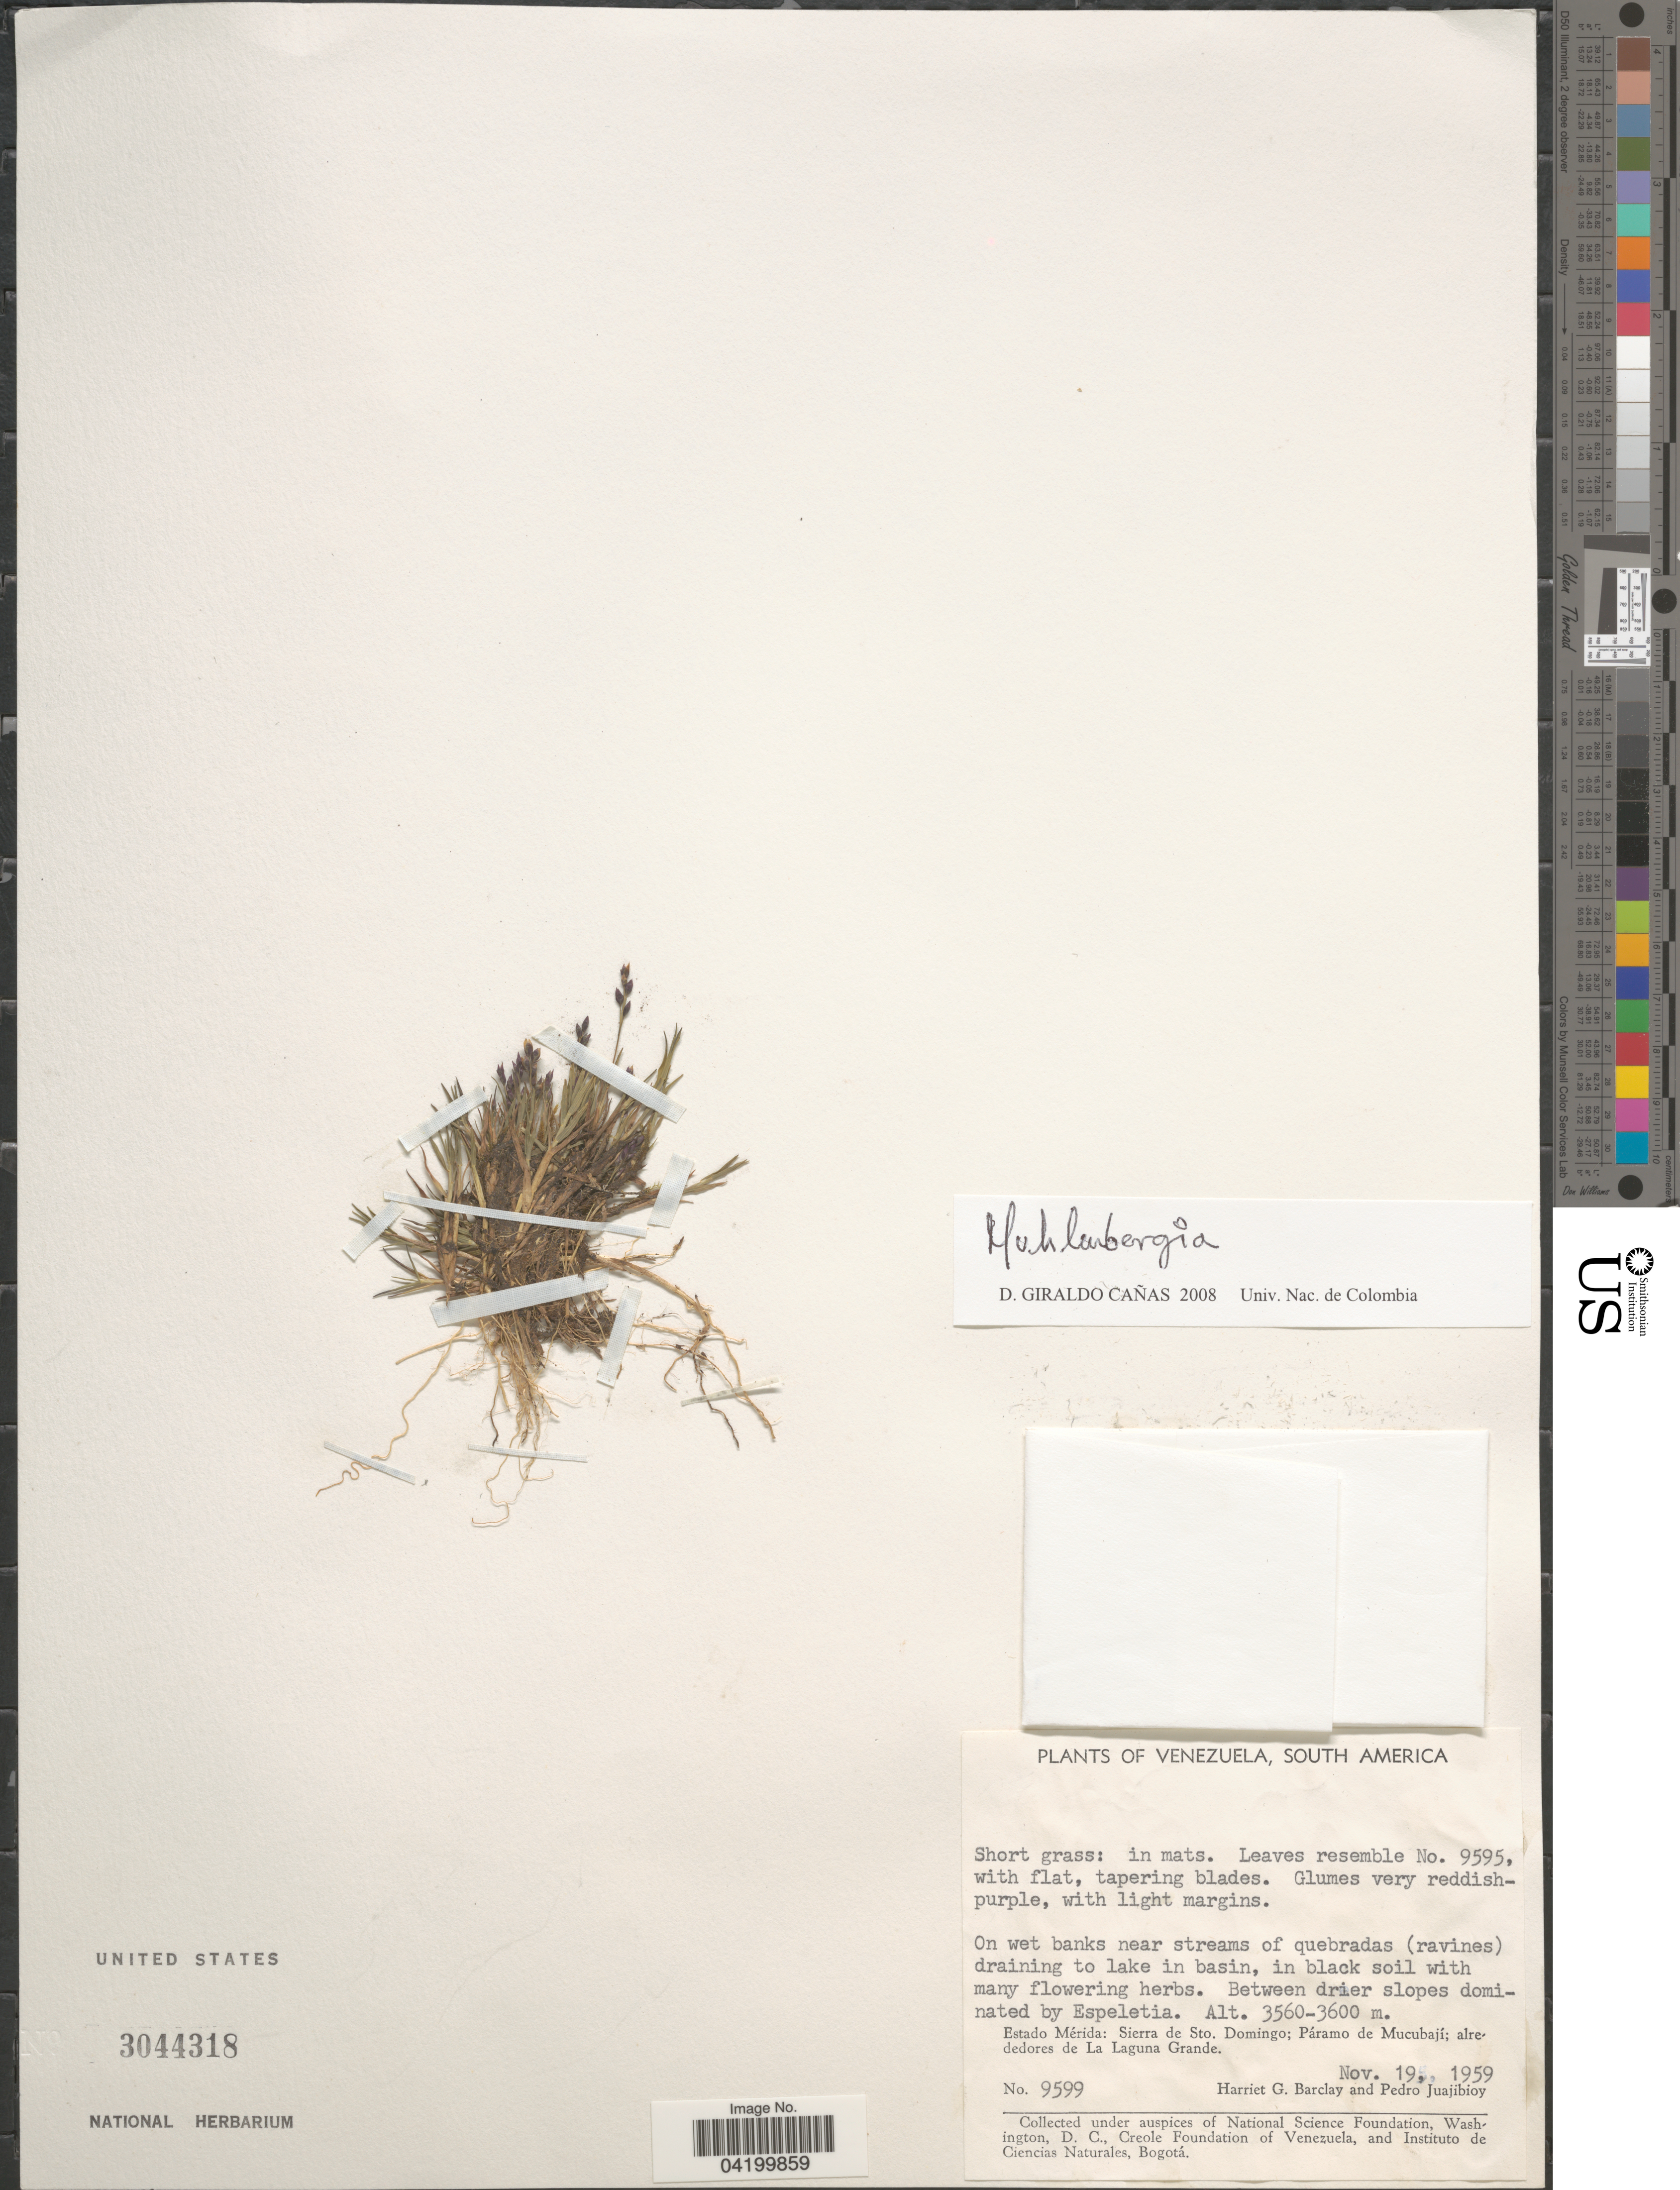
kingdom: Plantae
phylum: Tracheophyta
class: Liliopsida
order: Poales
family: Poaceae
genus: Muhlenbergia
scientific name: Muhlenbergia sp.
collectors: H. G. Barclay & P. Juajibioy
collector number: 9599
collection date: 1959-11-19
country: Venezuela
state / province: Merida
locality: Sierra de Sto. Domingo; Páramo de Mucubalí; alrededores de La Laguna Grande.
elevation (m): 3560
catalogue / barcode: US 3044318